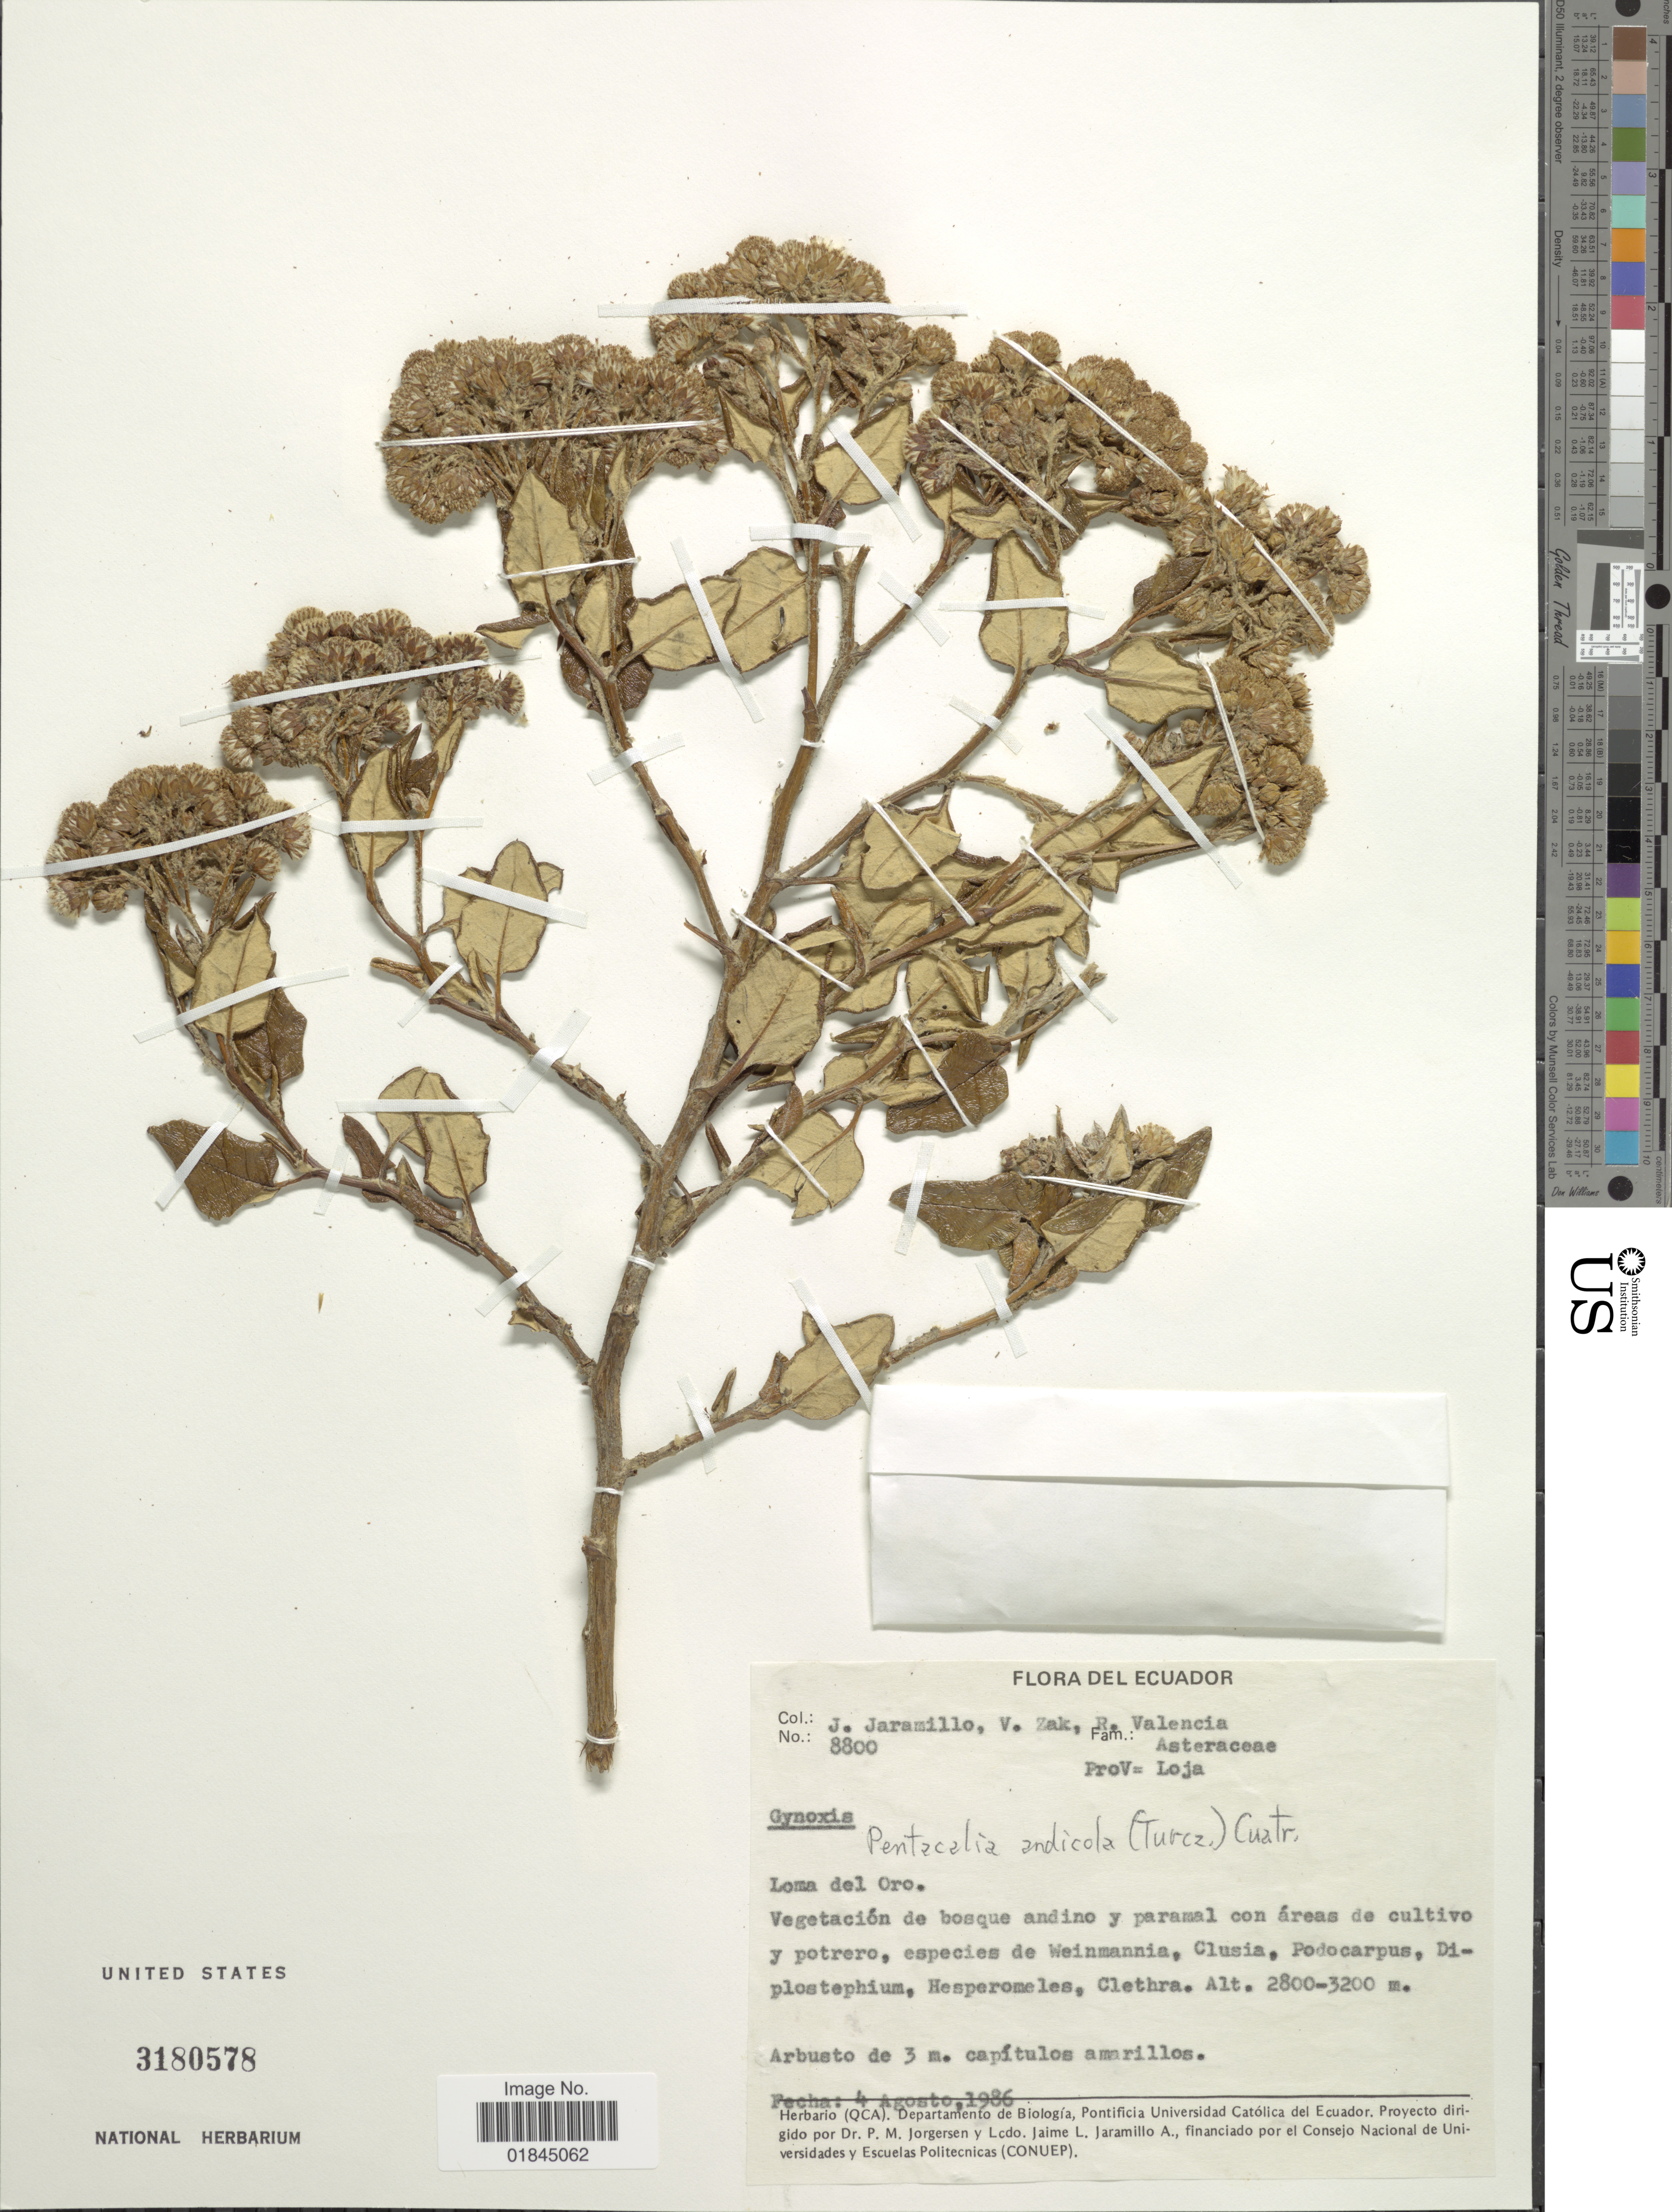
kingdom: Plantae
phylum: Tracheophyta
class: Magnoliopsida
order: Asterales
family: Asteraceae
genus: Pentacalia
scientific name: Pentacalia andicola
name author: (Turcz.) Cuatrec.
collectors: J. Jaramillo, V. Zak & R. Valencia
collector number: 8800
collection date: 1986-08-04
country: Ecuador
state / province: Loja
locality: Loma del Oro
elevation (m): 2800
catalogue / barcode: US 3180578